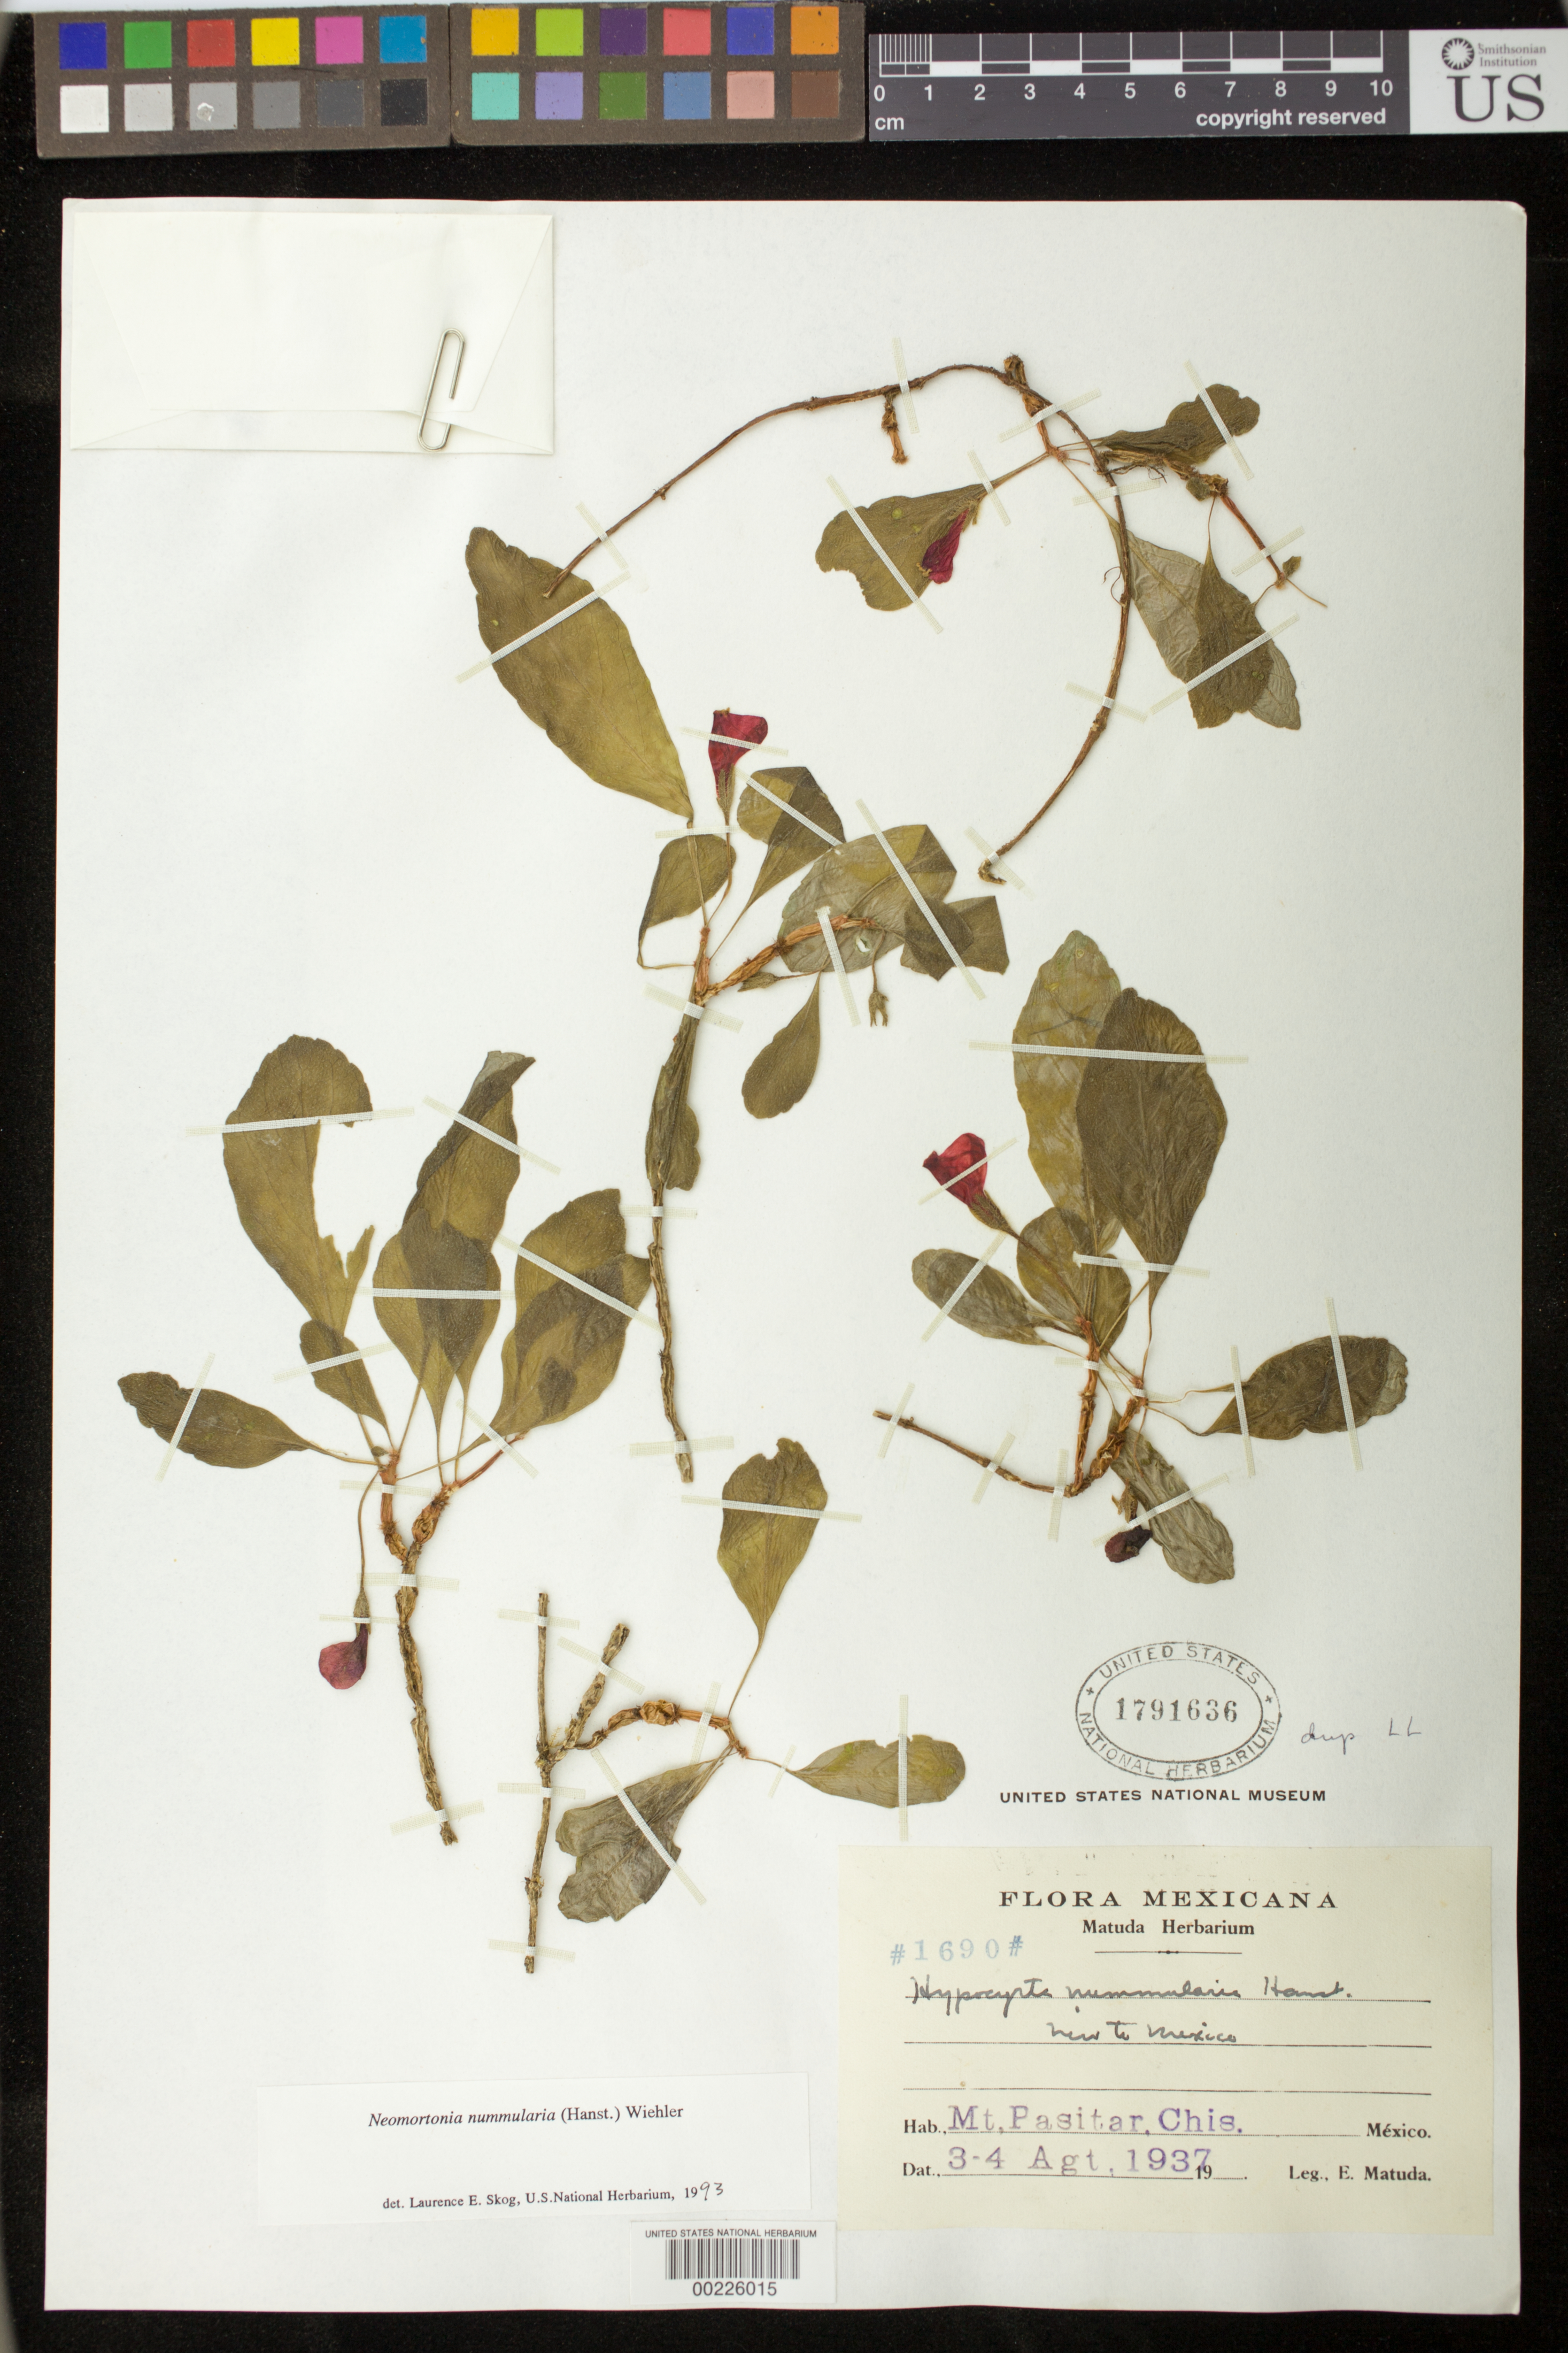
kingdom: Plantae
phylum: Tracheophyta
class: Magnoliopsida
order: Lamiales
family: Gesneriaceae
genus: Pachycaulos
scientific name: Pachycaulos nummularia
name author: (Hanst.) J.L. Clark & J.F. Sm.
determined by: Skog, Laurence E.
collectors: E. Matuda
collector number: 1690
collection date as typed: Aug 1937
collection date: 1937-08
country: Mexico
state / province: Chiapas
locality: Mt Pasitar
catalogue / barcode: US 1791636